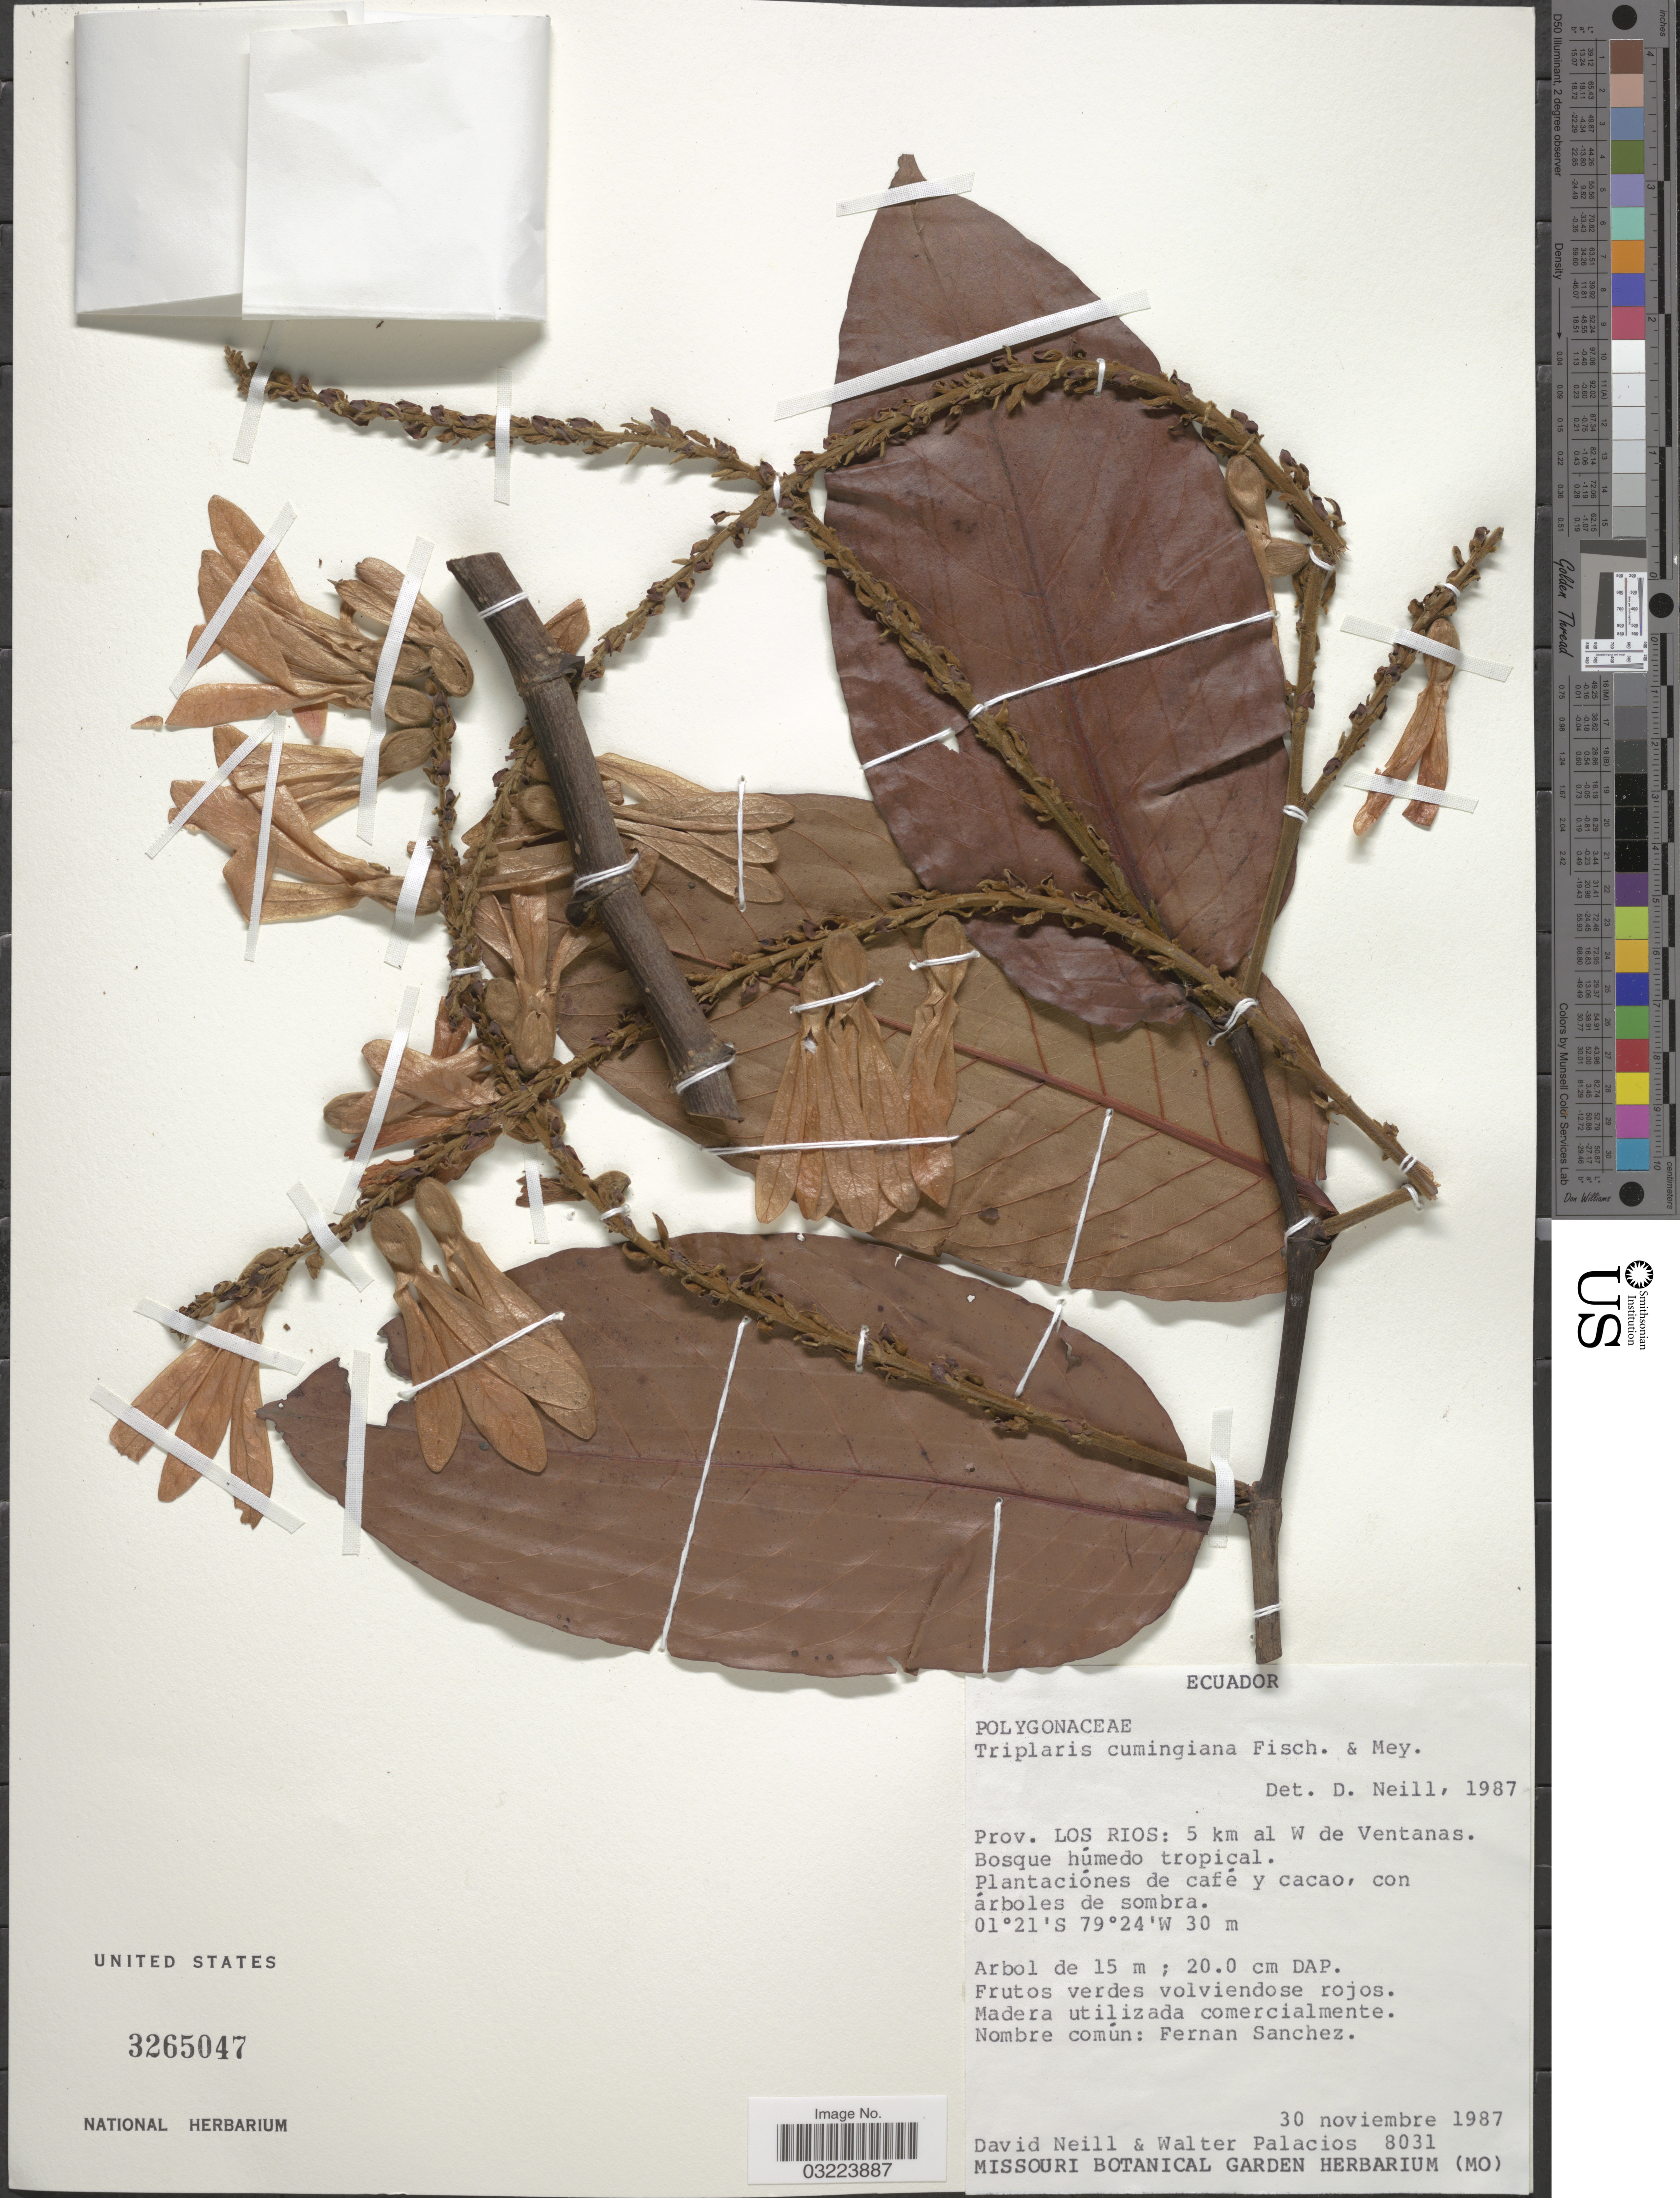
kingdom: Plantae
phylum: Tracheophyta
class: Magnoliopsida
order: Caryophyllales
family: Polygonaceae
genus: Triplaris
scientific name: Triplaris cumingiana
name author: Fisch. & C.A. Mey. ex C.A. Mey.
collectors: D. Neill & W. Palacios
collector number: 8031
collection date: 1987-11-30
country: Ecuador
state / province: Los Ríos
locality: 5 km al W de Ventanas. Bosque húmedo tropical.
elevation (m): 30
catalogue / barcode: US 3265047